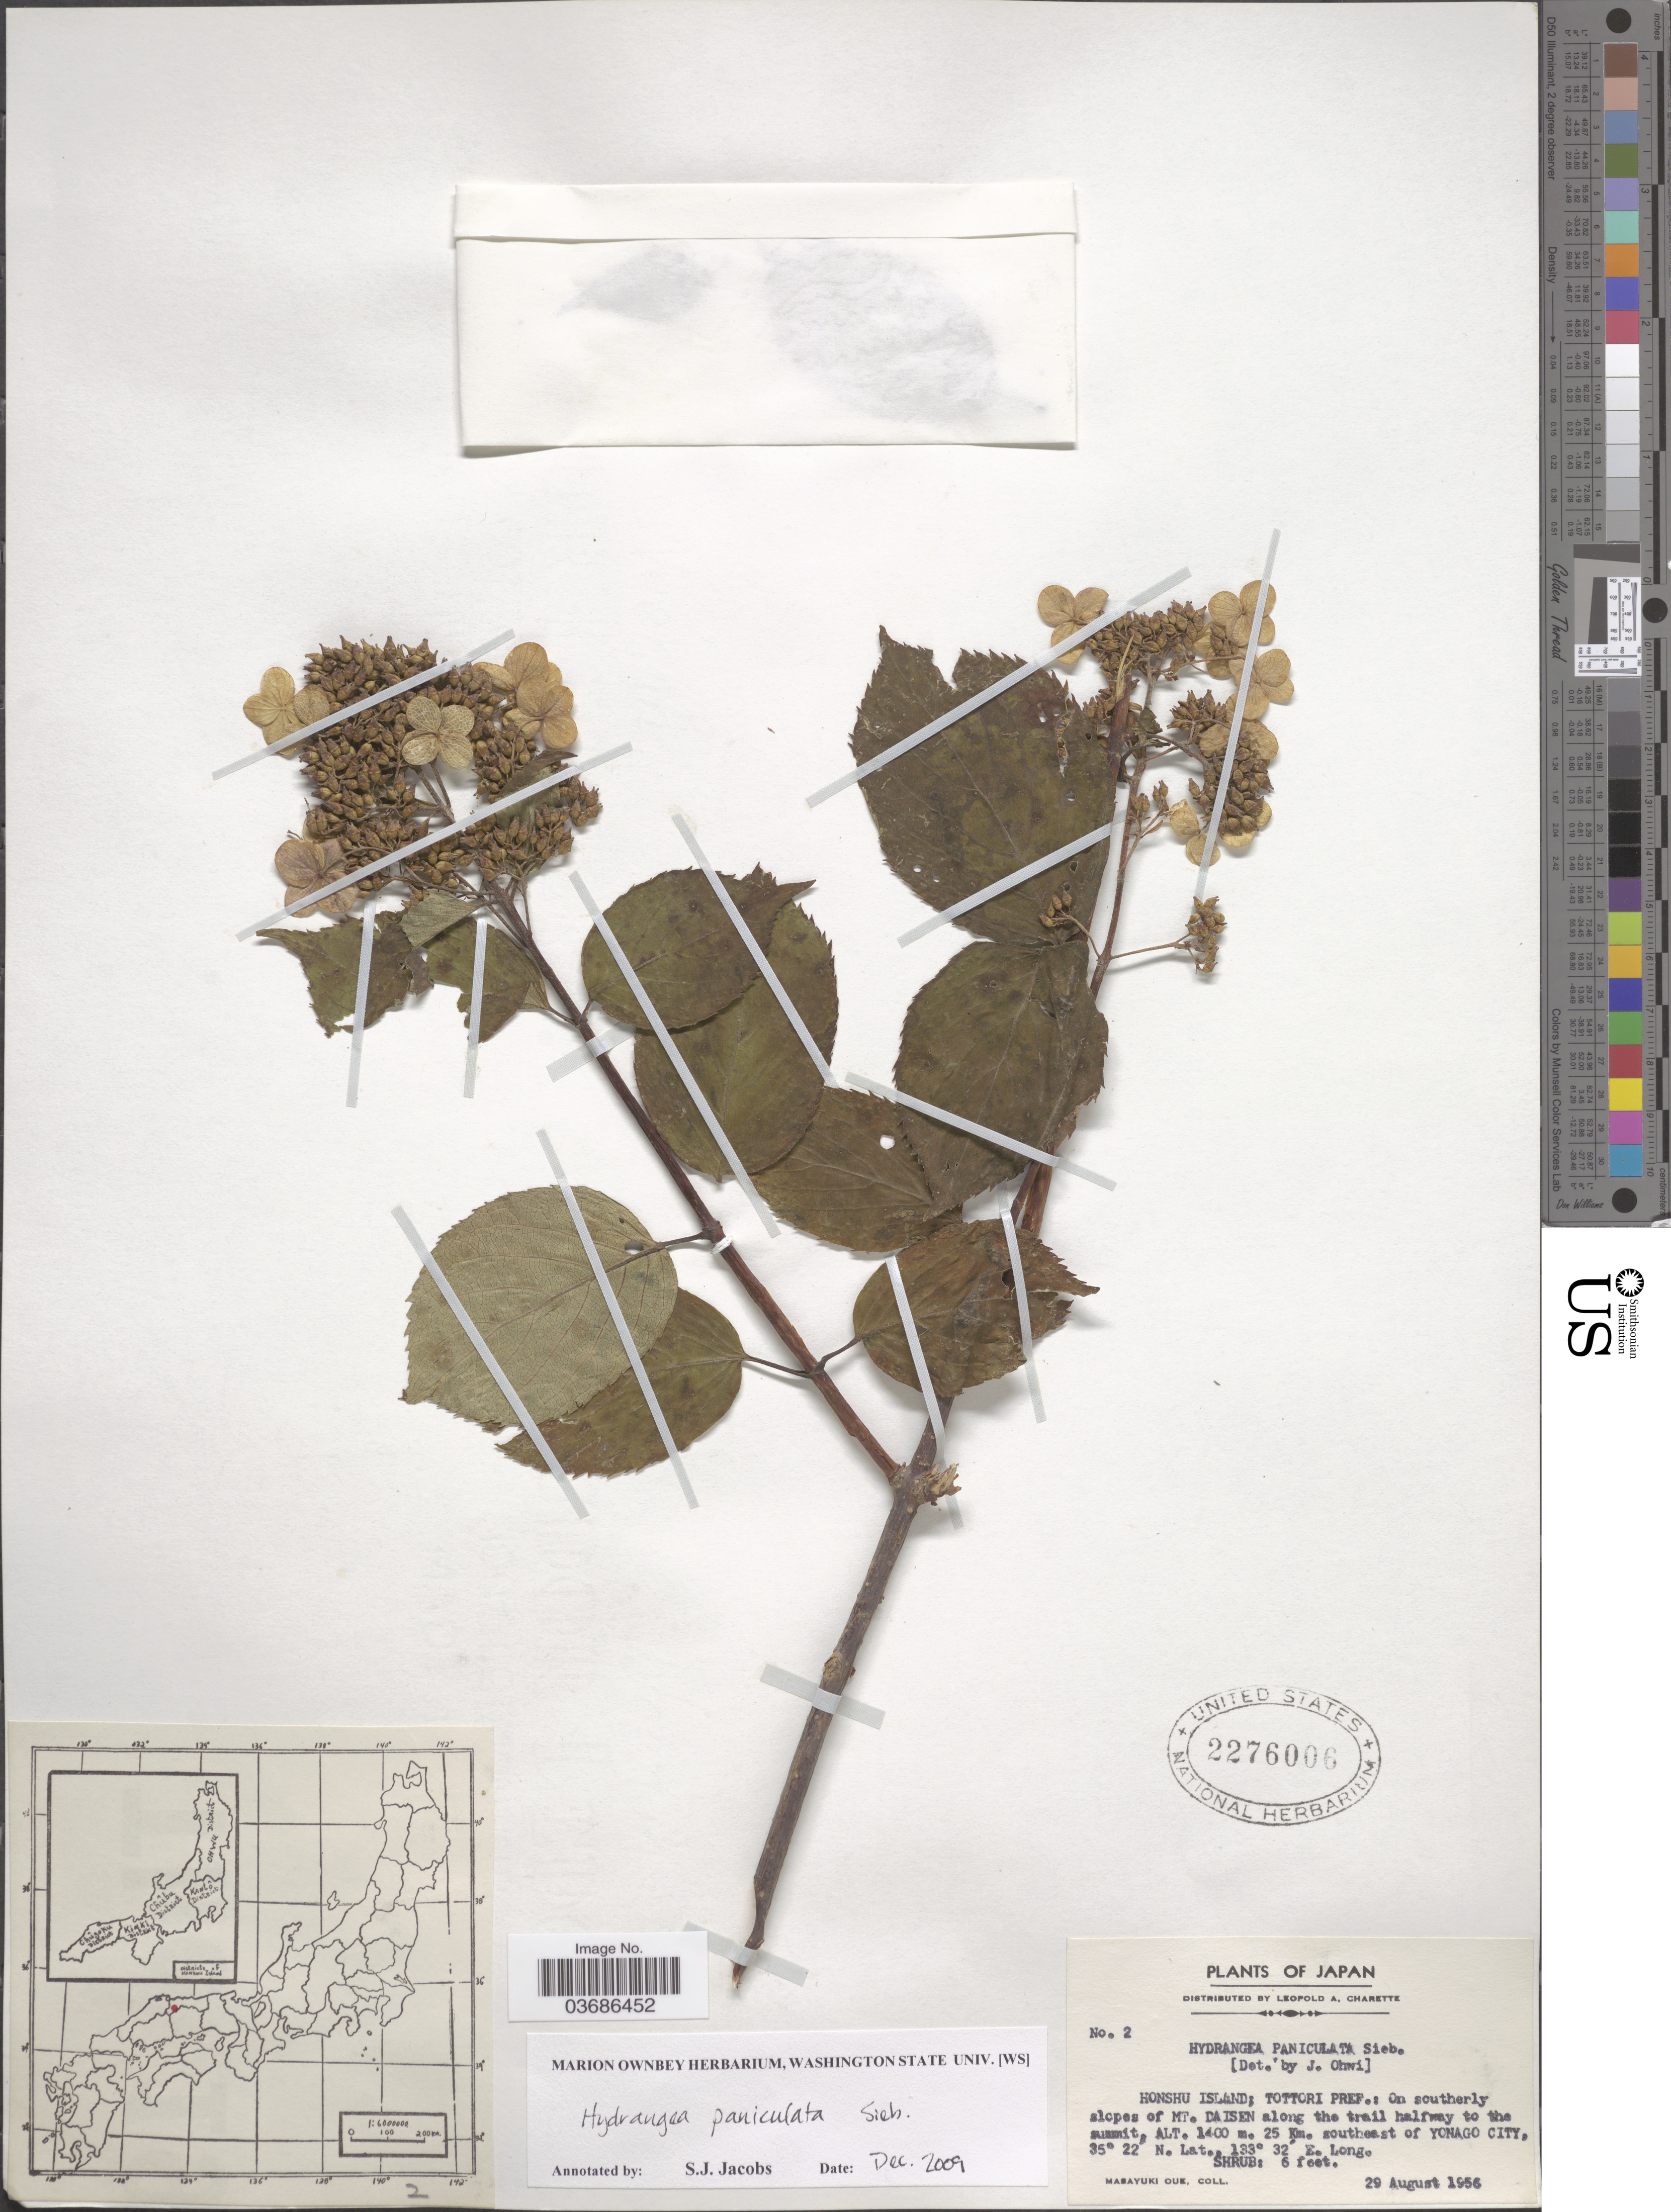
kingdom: Plantae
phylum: Tracheophyta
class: Magnoliopsida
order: Cornales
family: Hydrangeaceae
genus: Hydrangea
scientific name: Hydrangea paniculata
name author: Siebold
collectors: M. Oue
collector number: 2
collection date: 1956-08-29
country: Japan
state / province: Tottori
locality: Honshu Island; Tottori Pref.: On southerly slopes of Mt. Daisen along the trail halfway to the summit, 25 Km. southeast of Yonago City.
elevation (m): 1400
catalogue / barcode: US 2276006